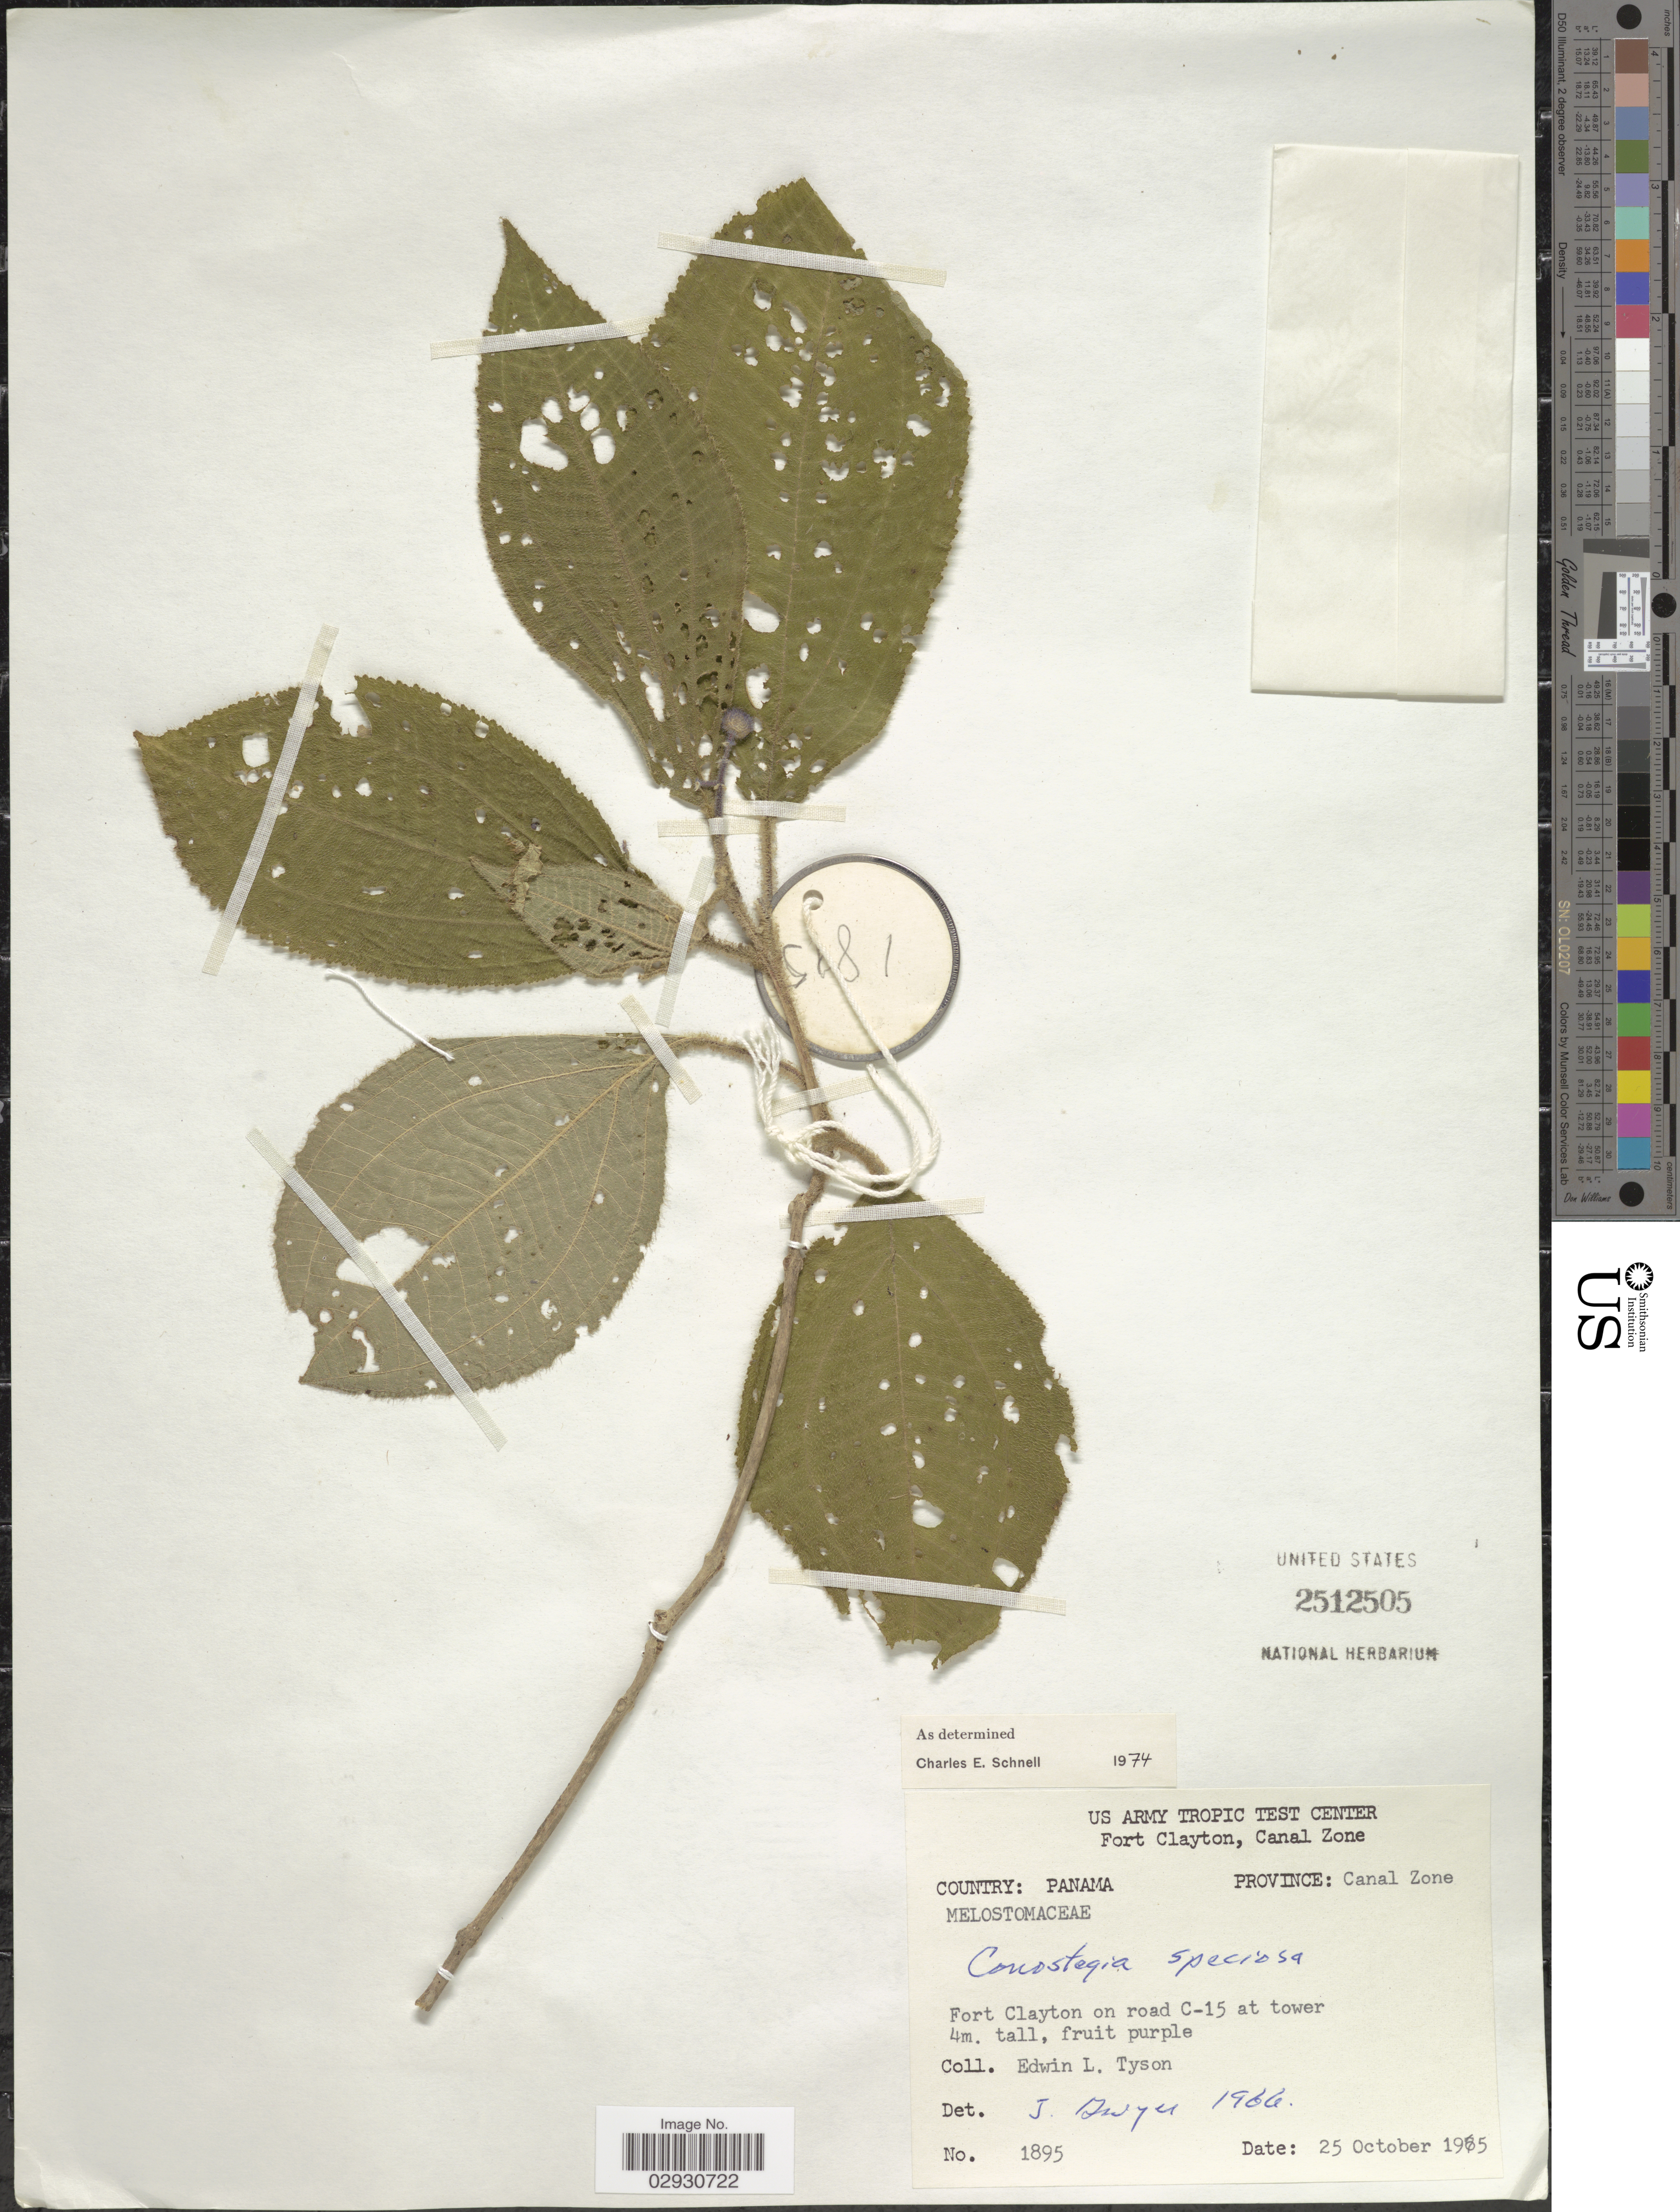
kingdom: Plantae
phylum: Tracheophyta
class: Magnoliopsida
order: Myrtales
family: Melastomataceae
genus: Conostegia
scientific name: Conostegia speciosa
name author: Naudin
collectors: E. L. Tyson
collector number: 1895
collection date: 1985-10-25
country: Panama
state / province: Colón / Panamá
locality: Country: Panama. Province: Canal Zone. Fort Clayton on road C-15 at tower.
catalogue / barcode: US 2512505